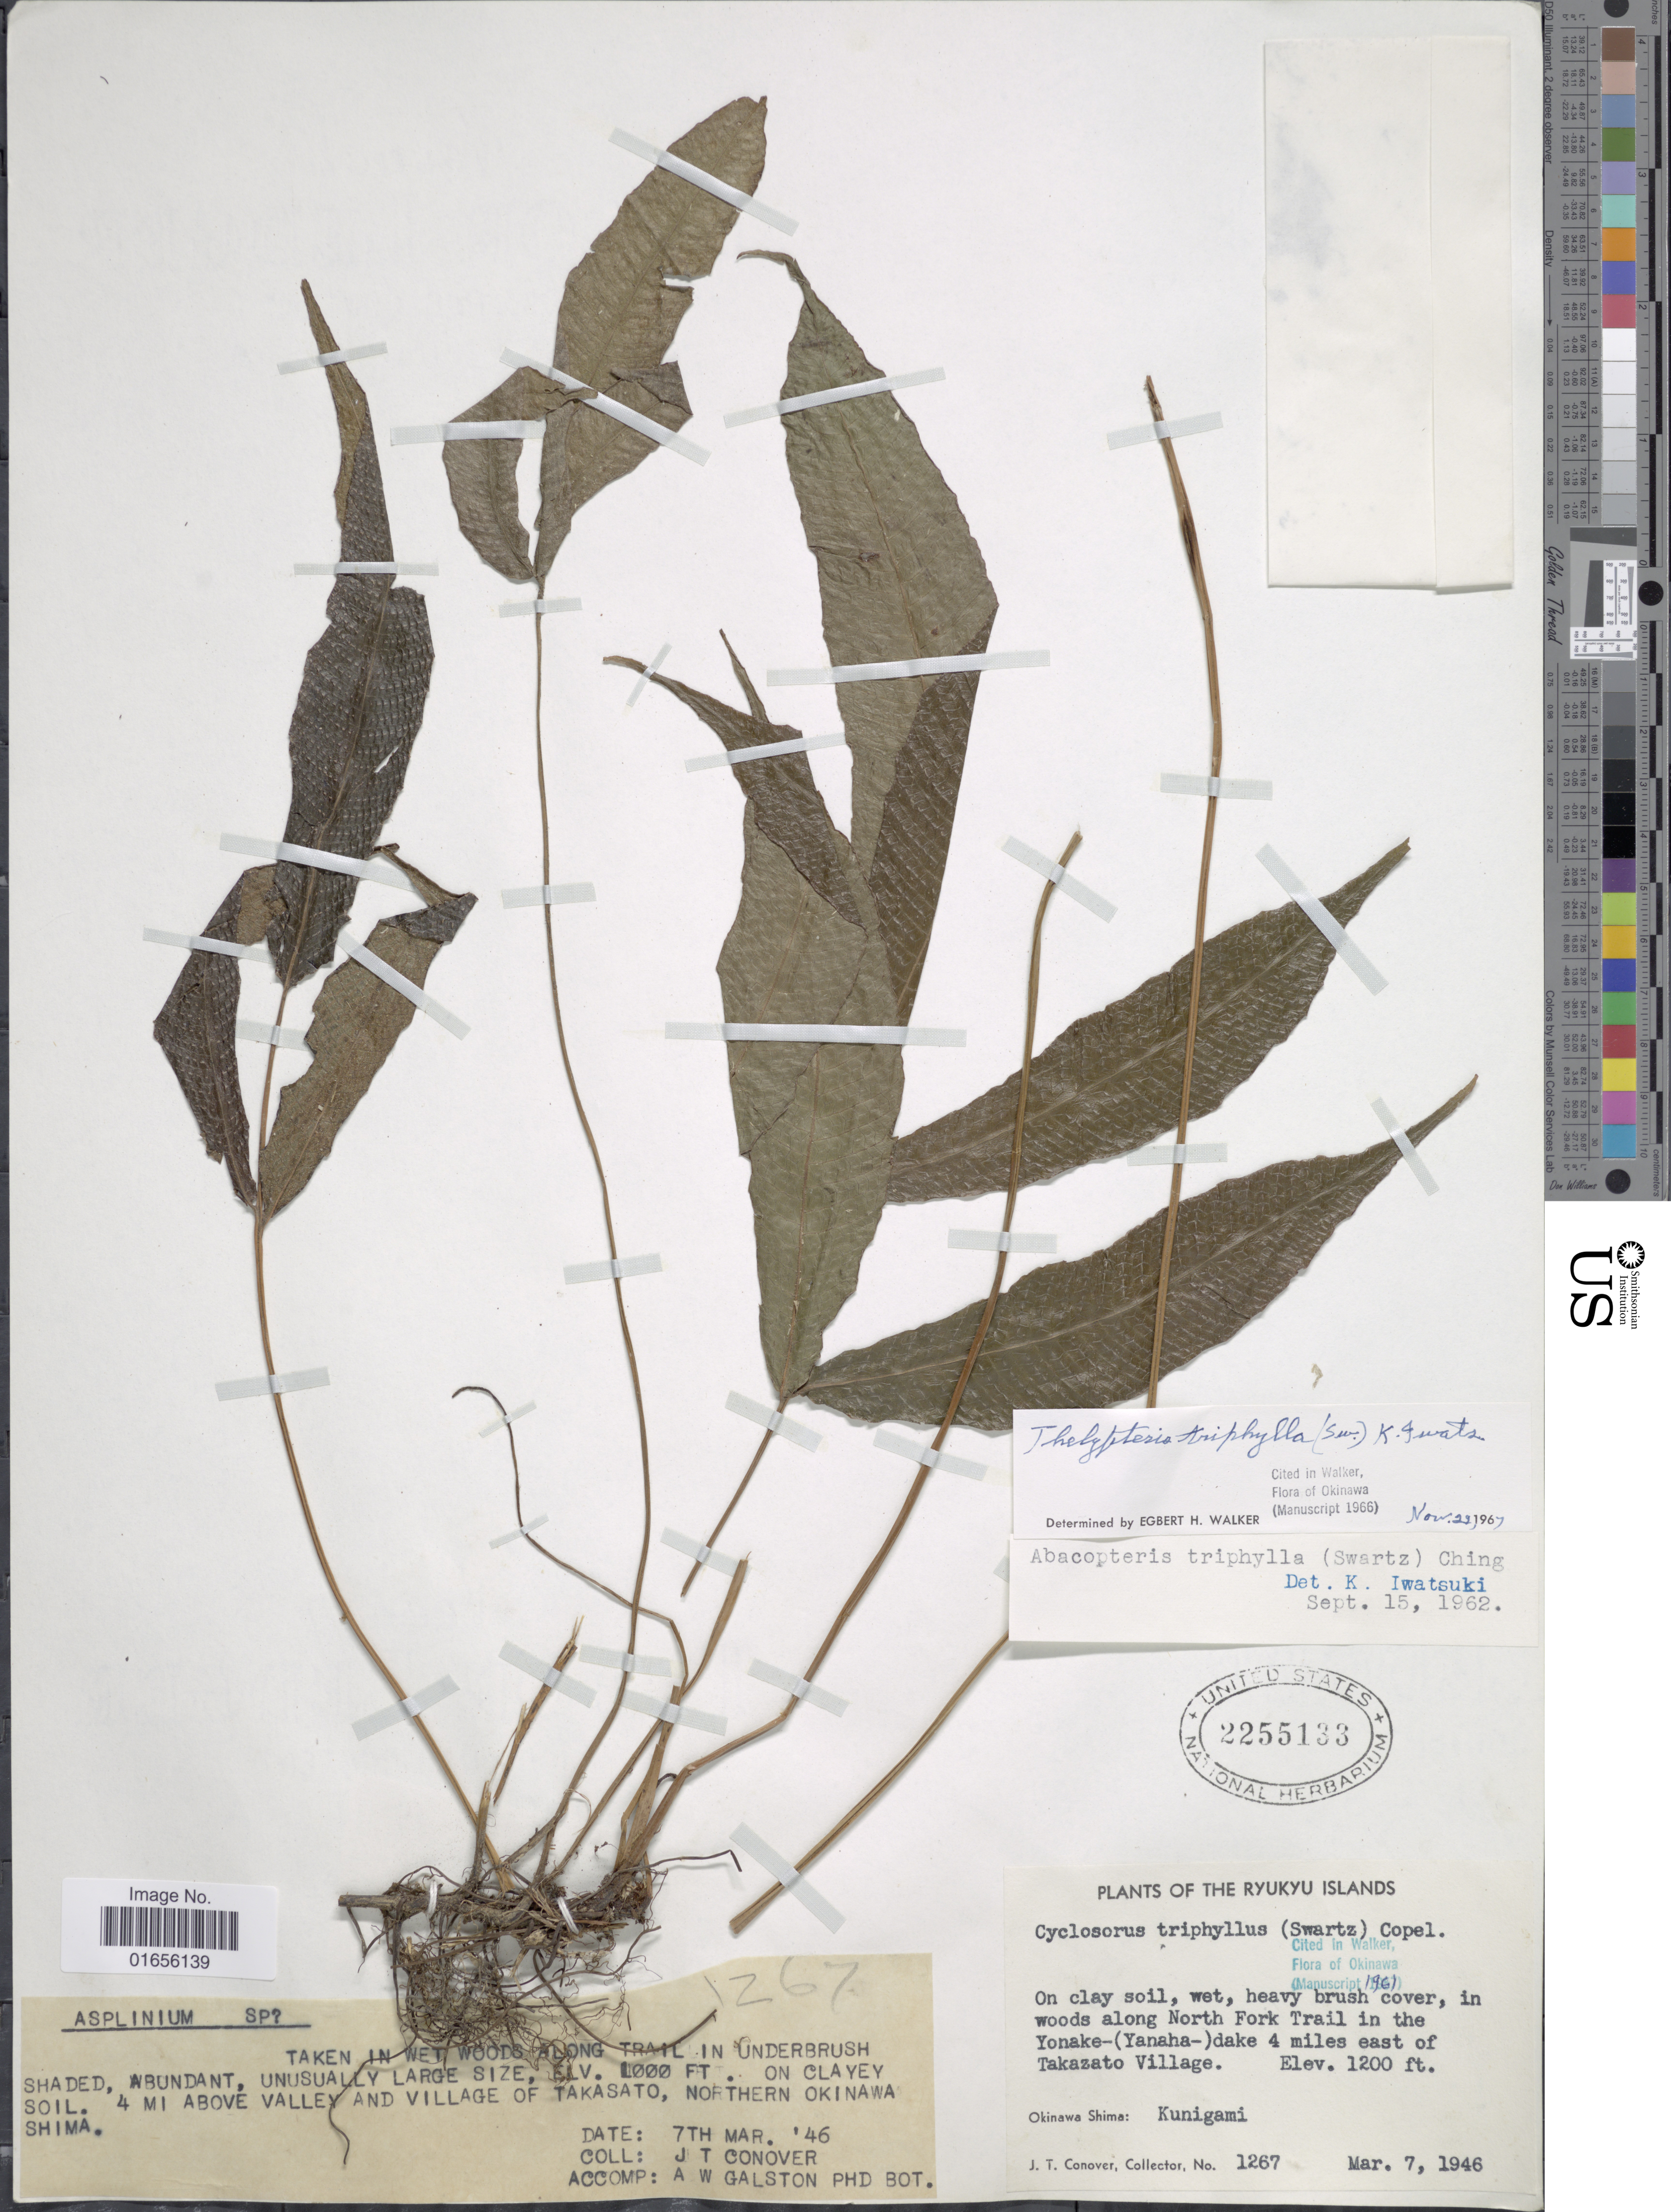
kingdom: Plantae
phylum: Tracheophyta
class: Polypodiopsida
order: Polypodiales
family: Thelypteridaceae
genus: Pronephrium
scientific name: Pronephrium triphyllum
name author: (Sw.) Holttum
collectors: J. T. Conover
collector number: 1267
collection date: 1946-03-07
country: Japan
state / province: Okinawa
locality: Along North Fork Trail in the Yonake- (Yanaha-) dake 4 miles east of Takazato Village, Okinawa Shima: Kunigami. 4 MI above valley and village of Takasato, Northern Okinawa Shima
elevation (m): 305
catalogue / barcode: US 2255133